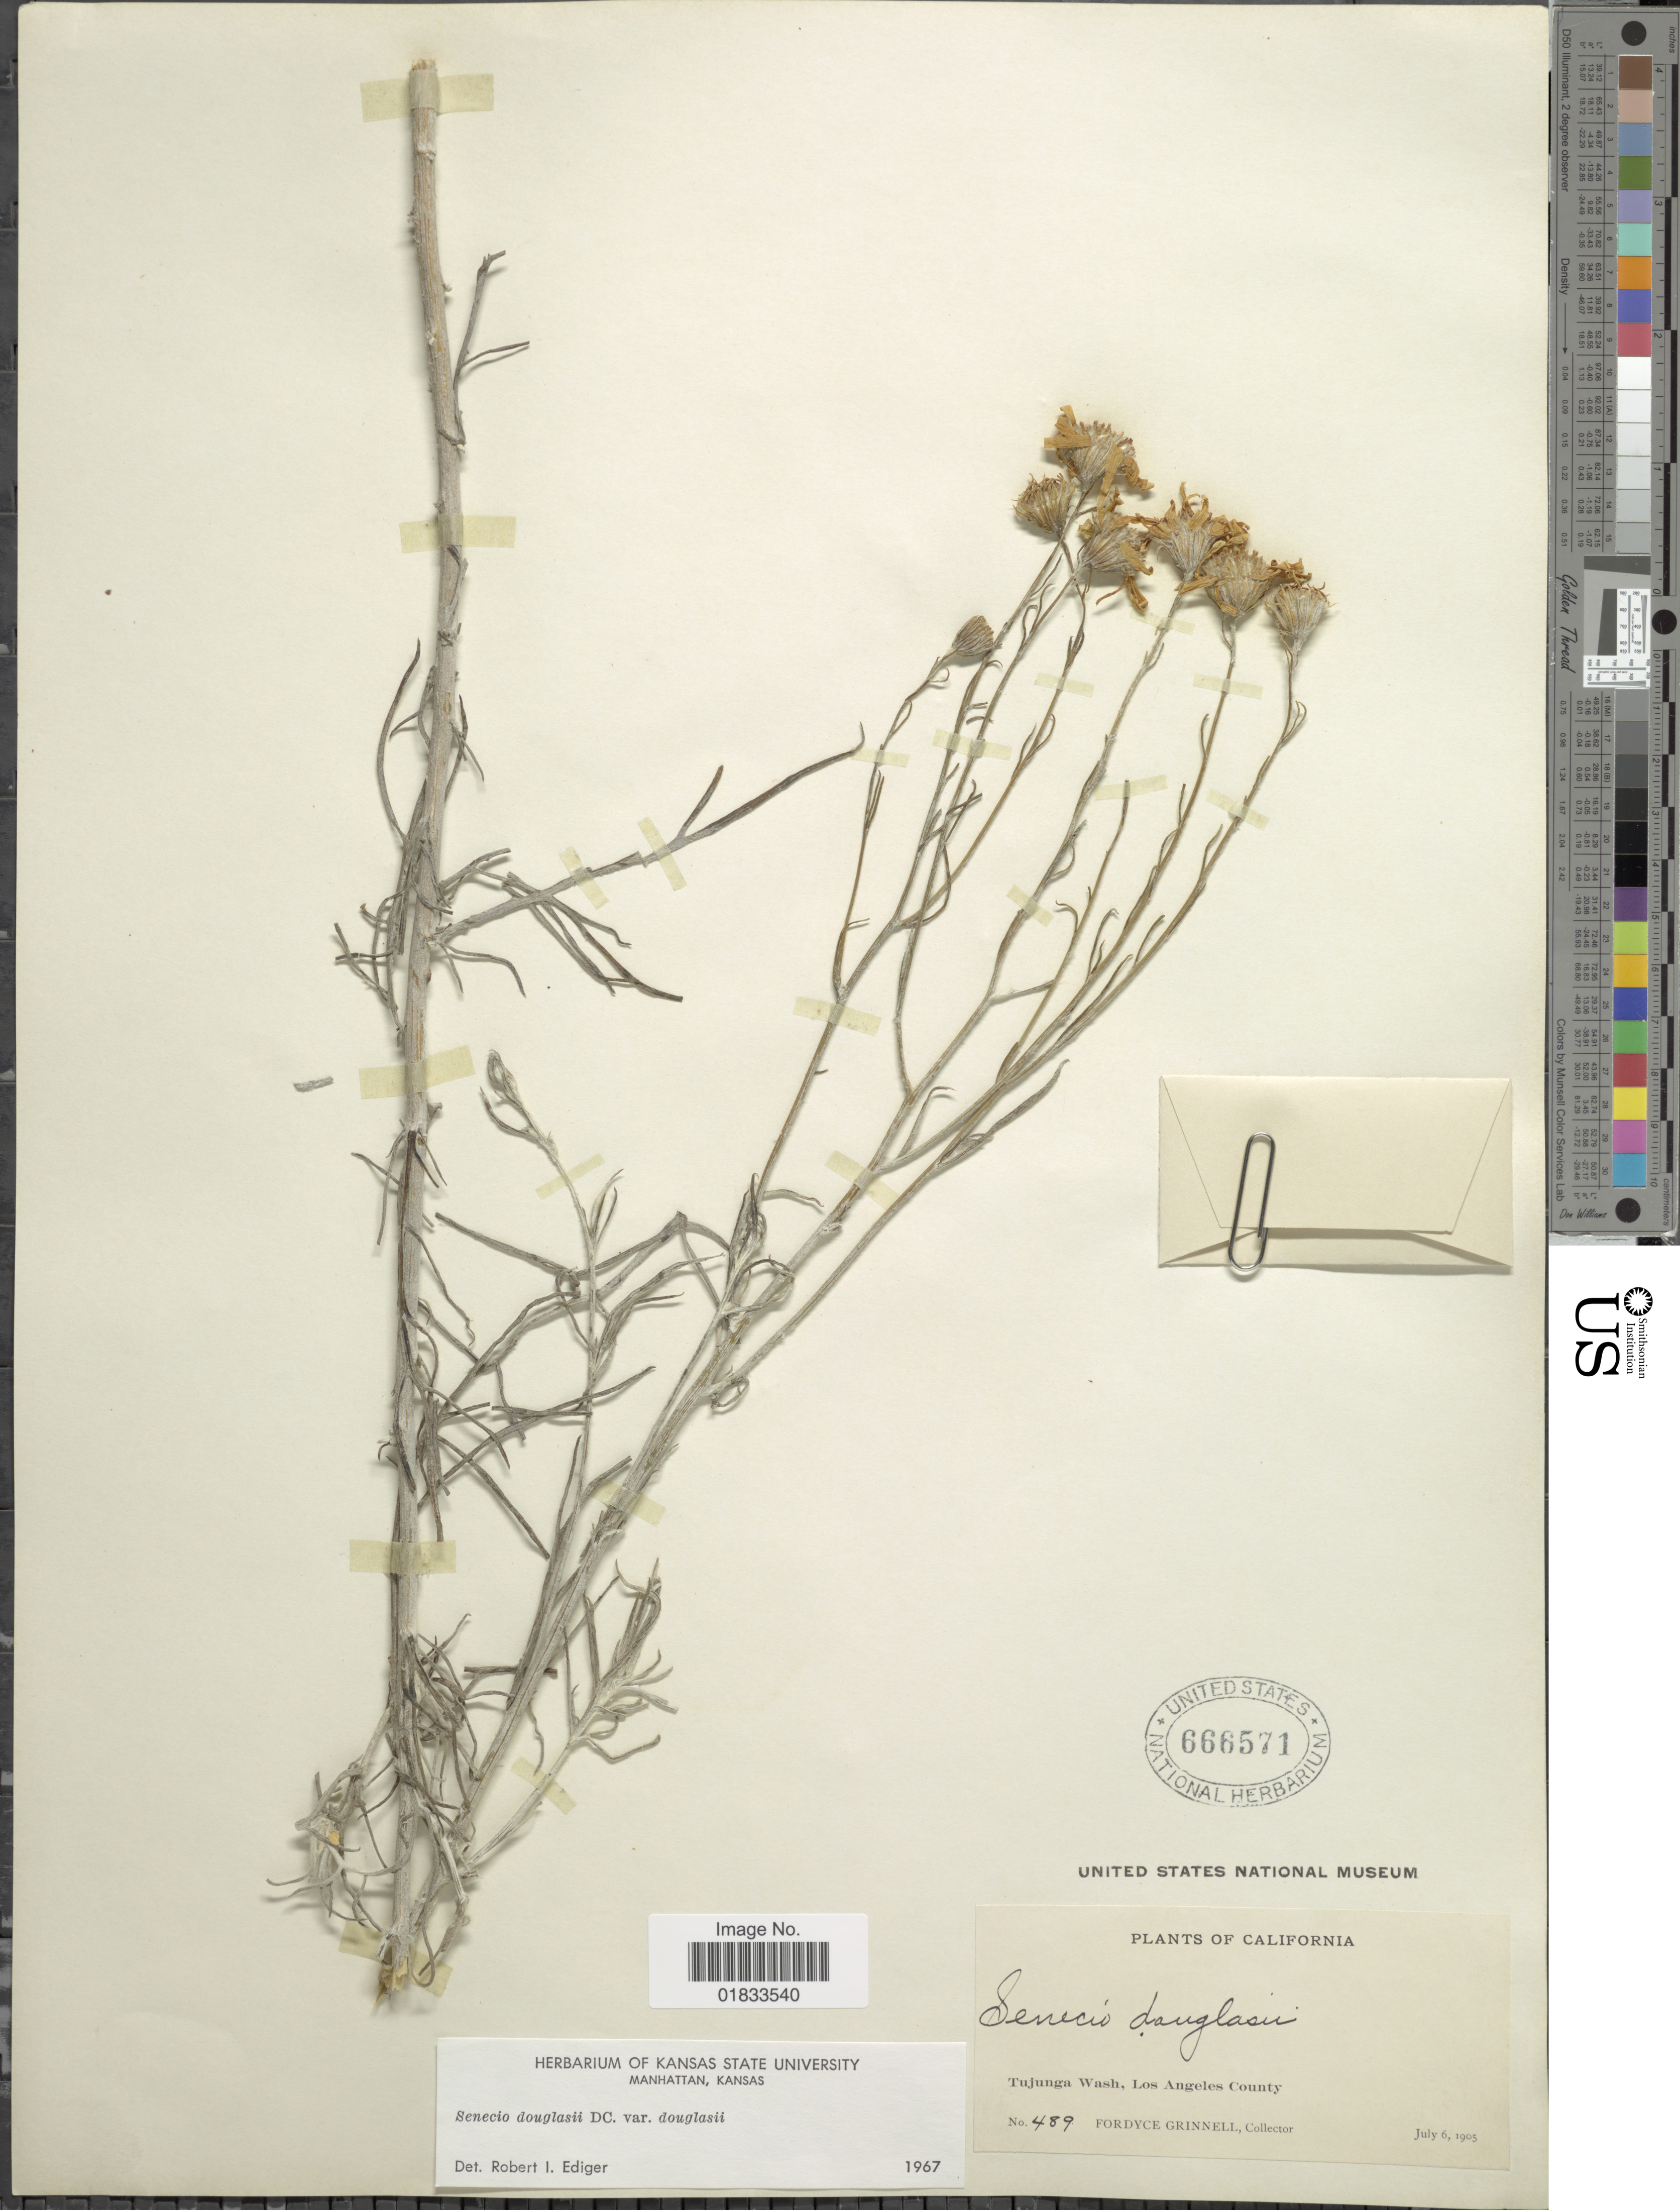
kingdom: Plantae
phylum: Tracheophyta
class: Magnoliopsida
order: Asterales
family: Asteraceae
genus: Senecio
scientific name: Senecio flaccidus var. douglasii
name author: (DC.) B.L. Turner & T.M. Barkley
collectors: F. Grinnell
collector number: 489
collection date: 1905-07-06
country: United States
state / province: California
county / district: Los Angeles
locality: Tujunga Wash, Los Angeles County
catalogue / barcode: US 666571